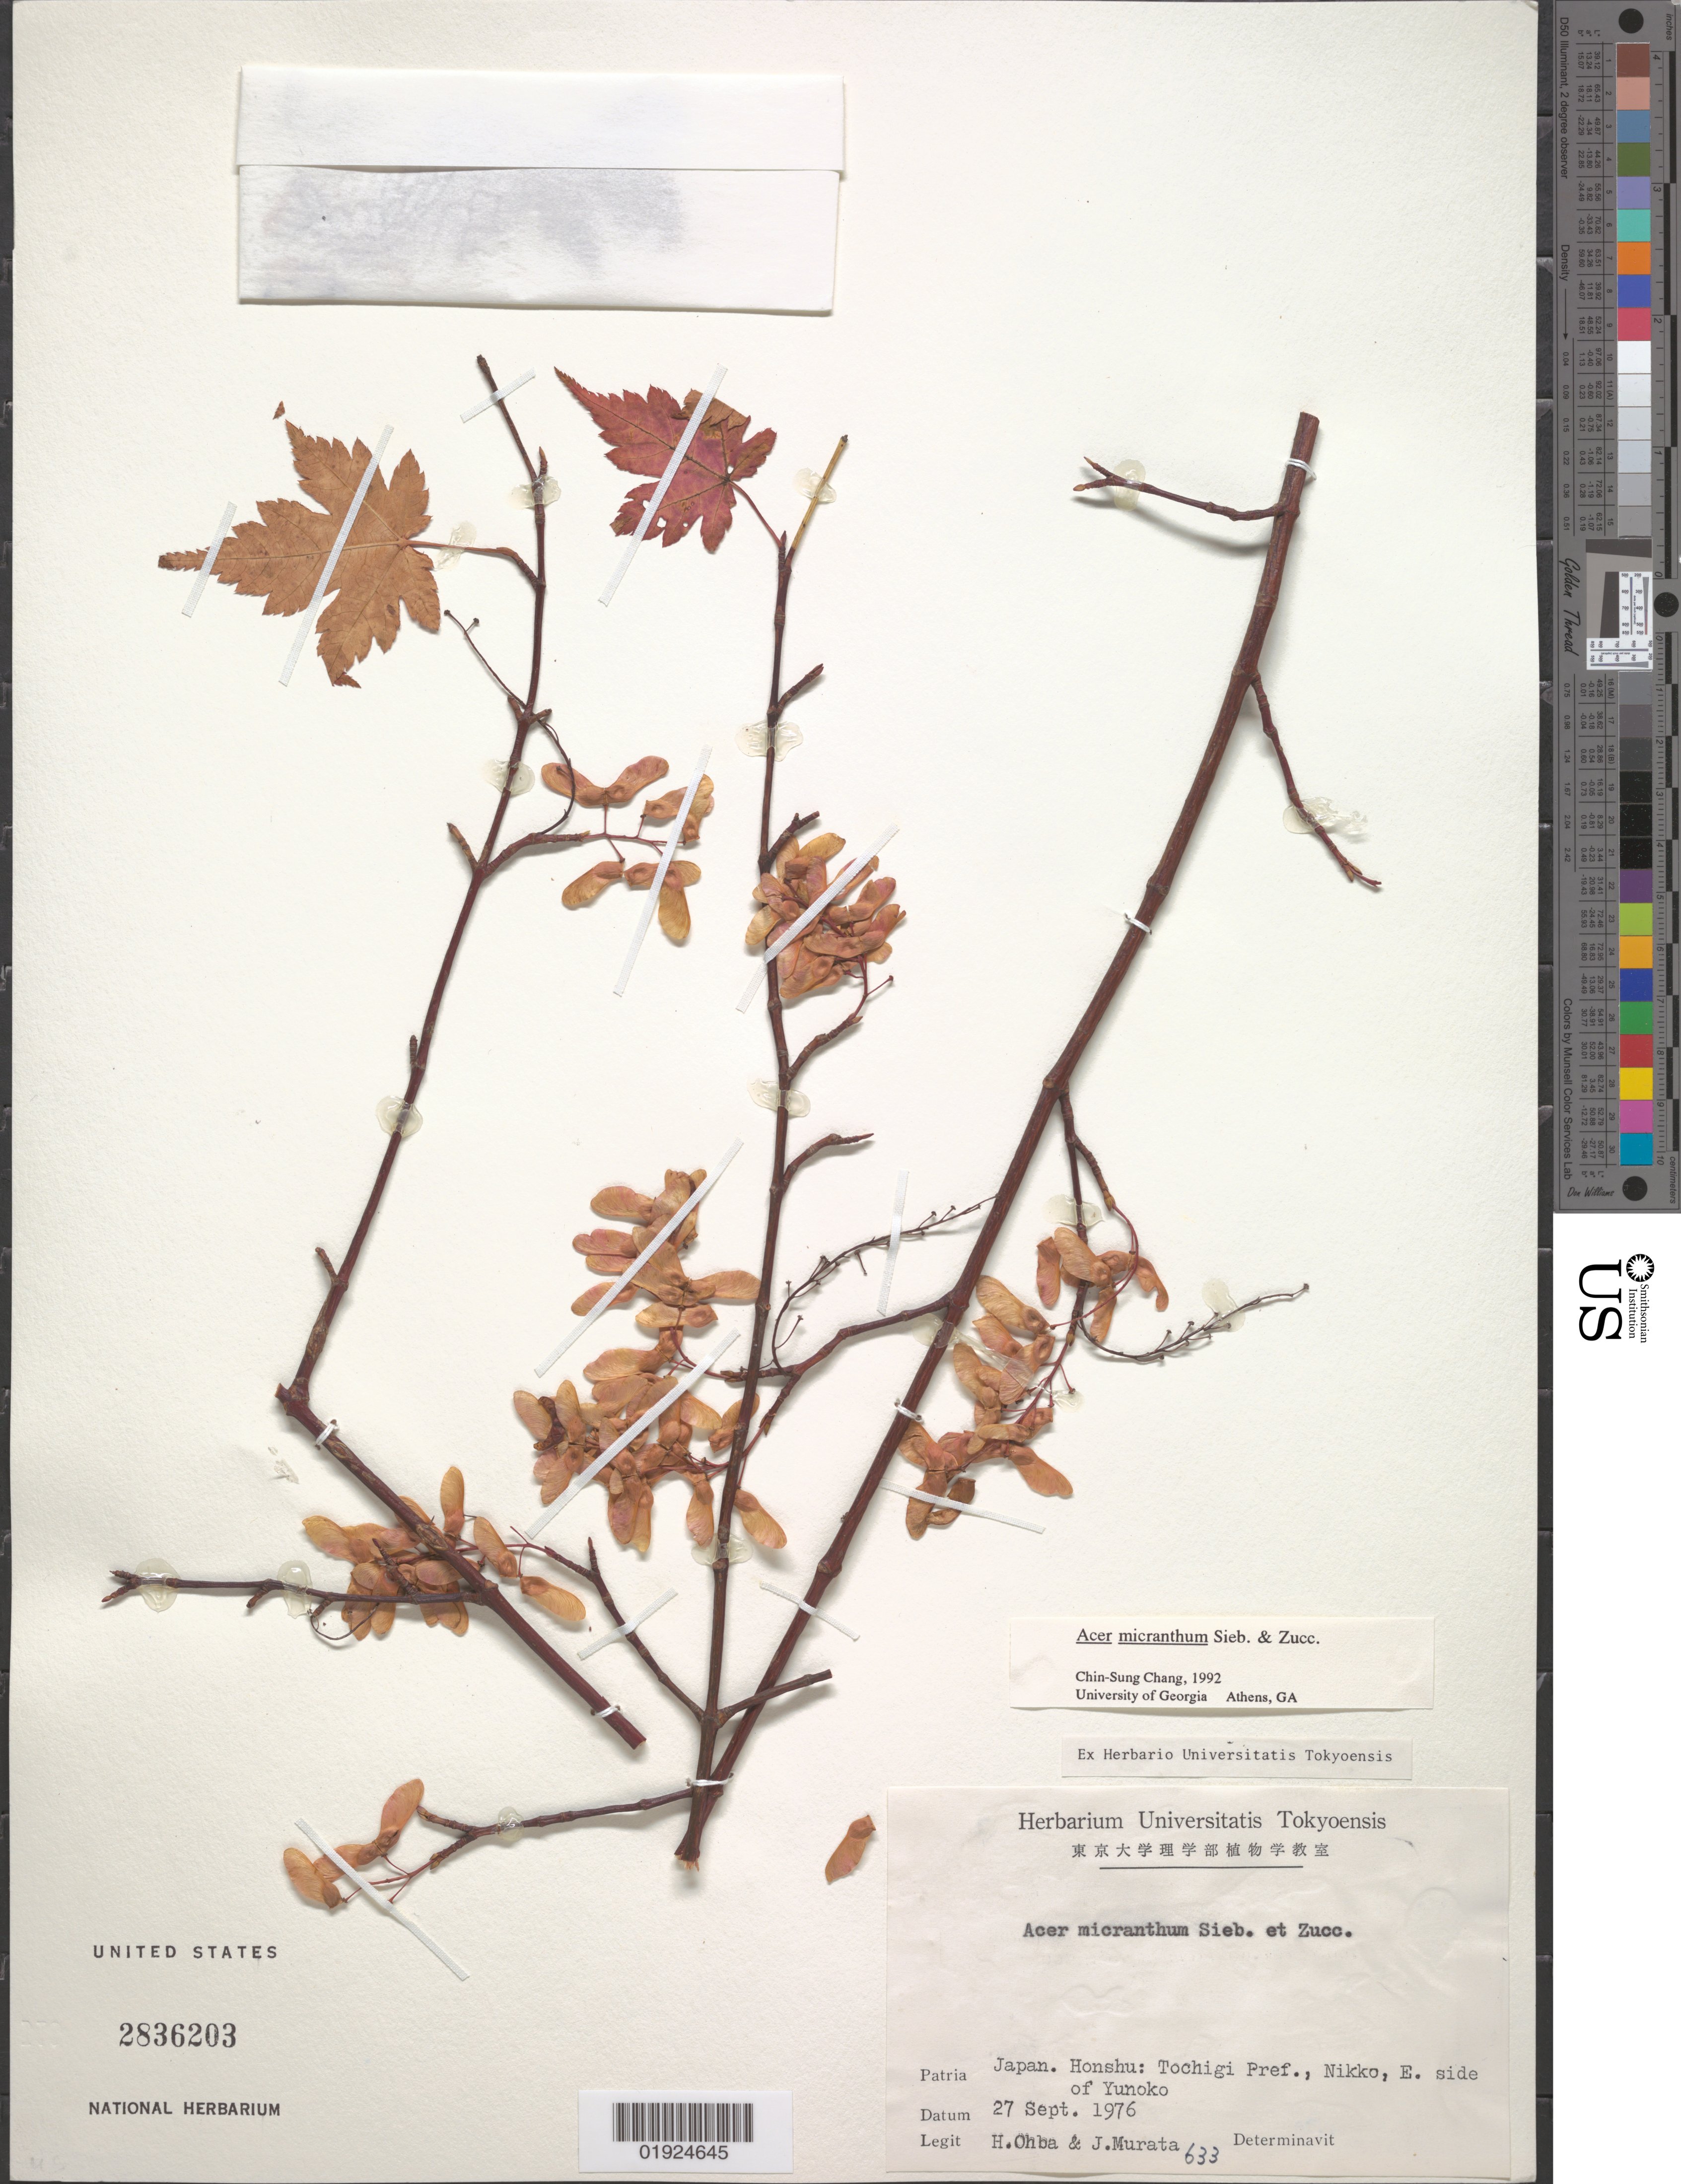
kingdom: Plantae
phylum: Tracheophyta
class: Magnoliopsida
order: Sapindales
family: Sapindaceae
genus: Acer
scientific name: Acer micranthum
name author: Siebold & Zucc.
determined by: Chang, C. S., (SNUA)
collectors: H. Ohba & J. Murata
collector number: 633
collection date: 1976-09-27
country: Japan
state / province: Totigi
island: Honshu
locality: Nikko, E side of Yunoko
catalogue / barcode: US 2836203